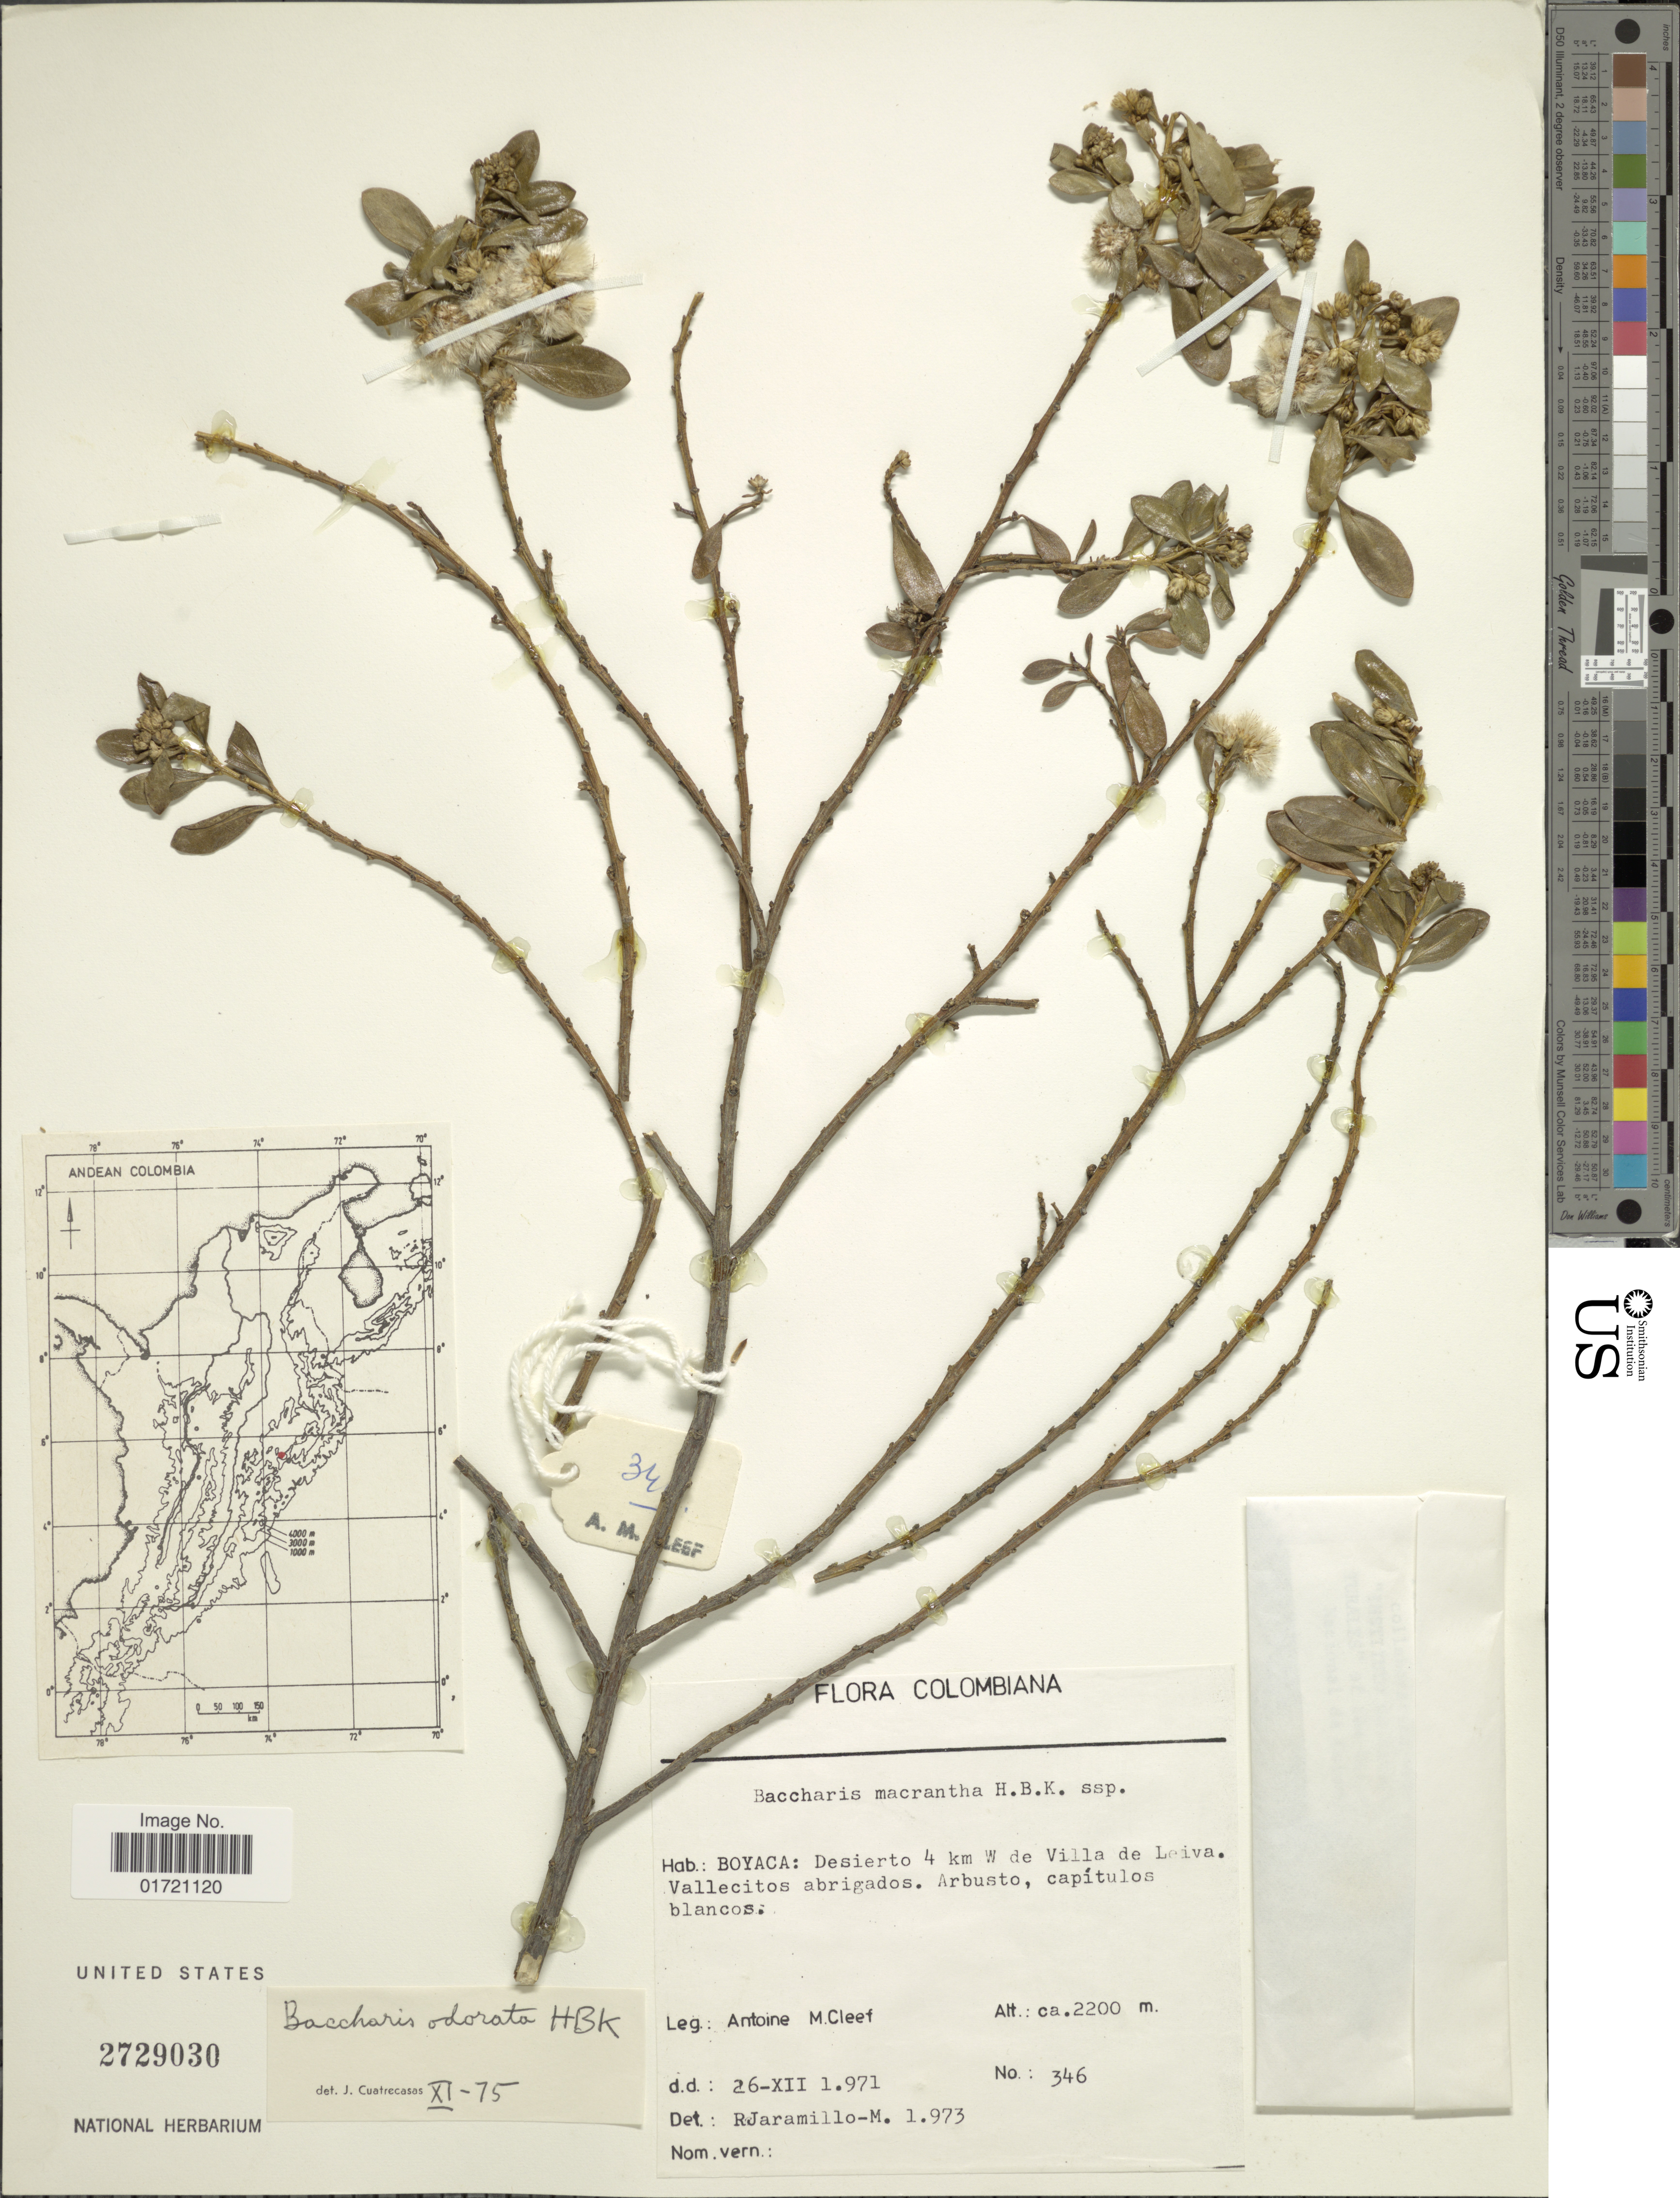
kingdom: Plantae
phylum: Tracheophyta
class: Magnoliopsida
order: Asterales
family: Asteraceae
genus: Baccharis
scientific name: Baccharis obovata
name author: Hook. & Arn.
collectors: A. M. Cleef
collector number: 346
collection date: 1971-12-26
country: Colombia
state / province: Boyacá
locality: Boyaca: Desierto 4 km W de Villa de Leiva,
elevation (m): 2200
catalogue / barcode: US 2729030